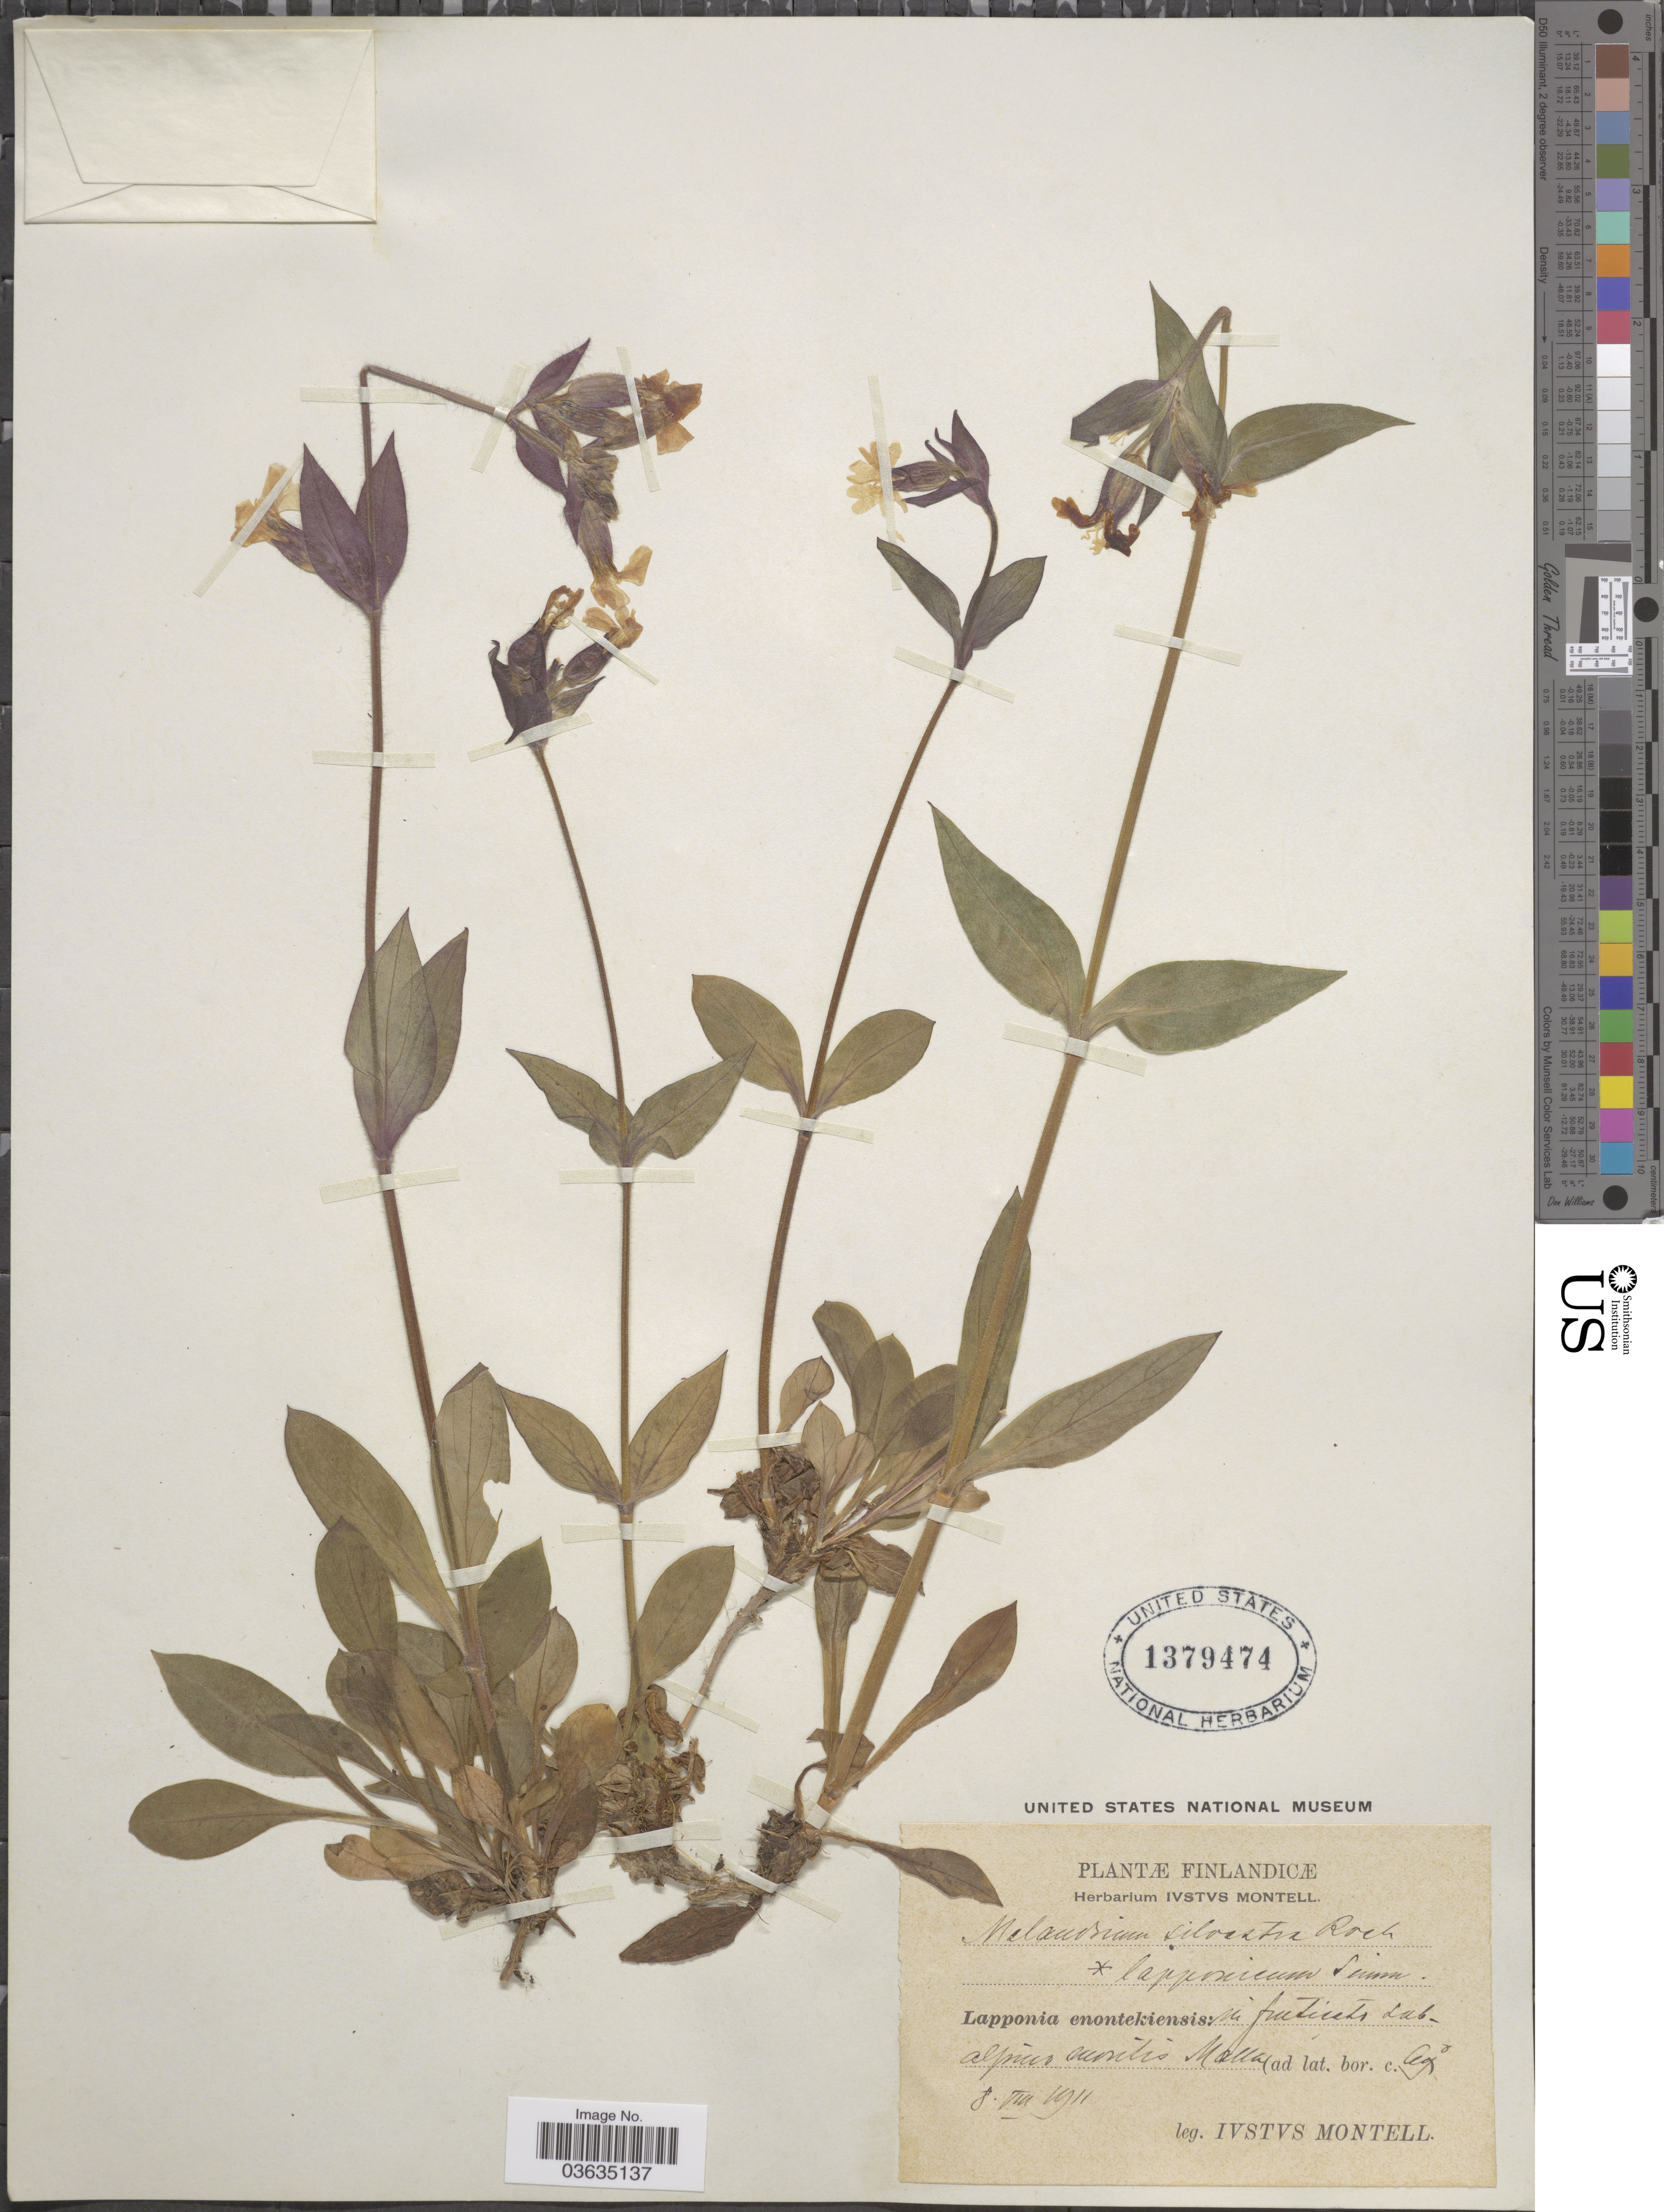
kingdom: Plantae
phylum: Tracheophyta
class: Magnoliopsida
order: Caryophyllales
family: Caryophyllaceae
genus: Silene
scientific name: Silene dioica subsp. dioica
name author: (L.) Clairv.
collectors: I. Montell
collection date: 1911-08-08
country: Finland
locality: Finlandicæ. Lapponia enontekiensis: in fruticeto subalpino cunitis Malla.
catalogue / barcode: US 1379474